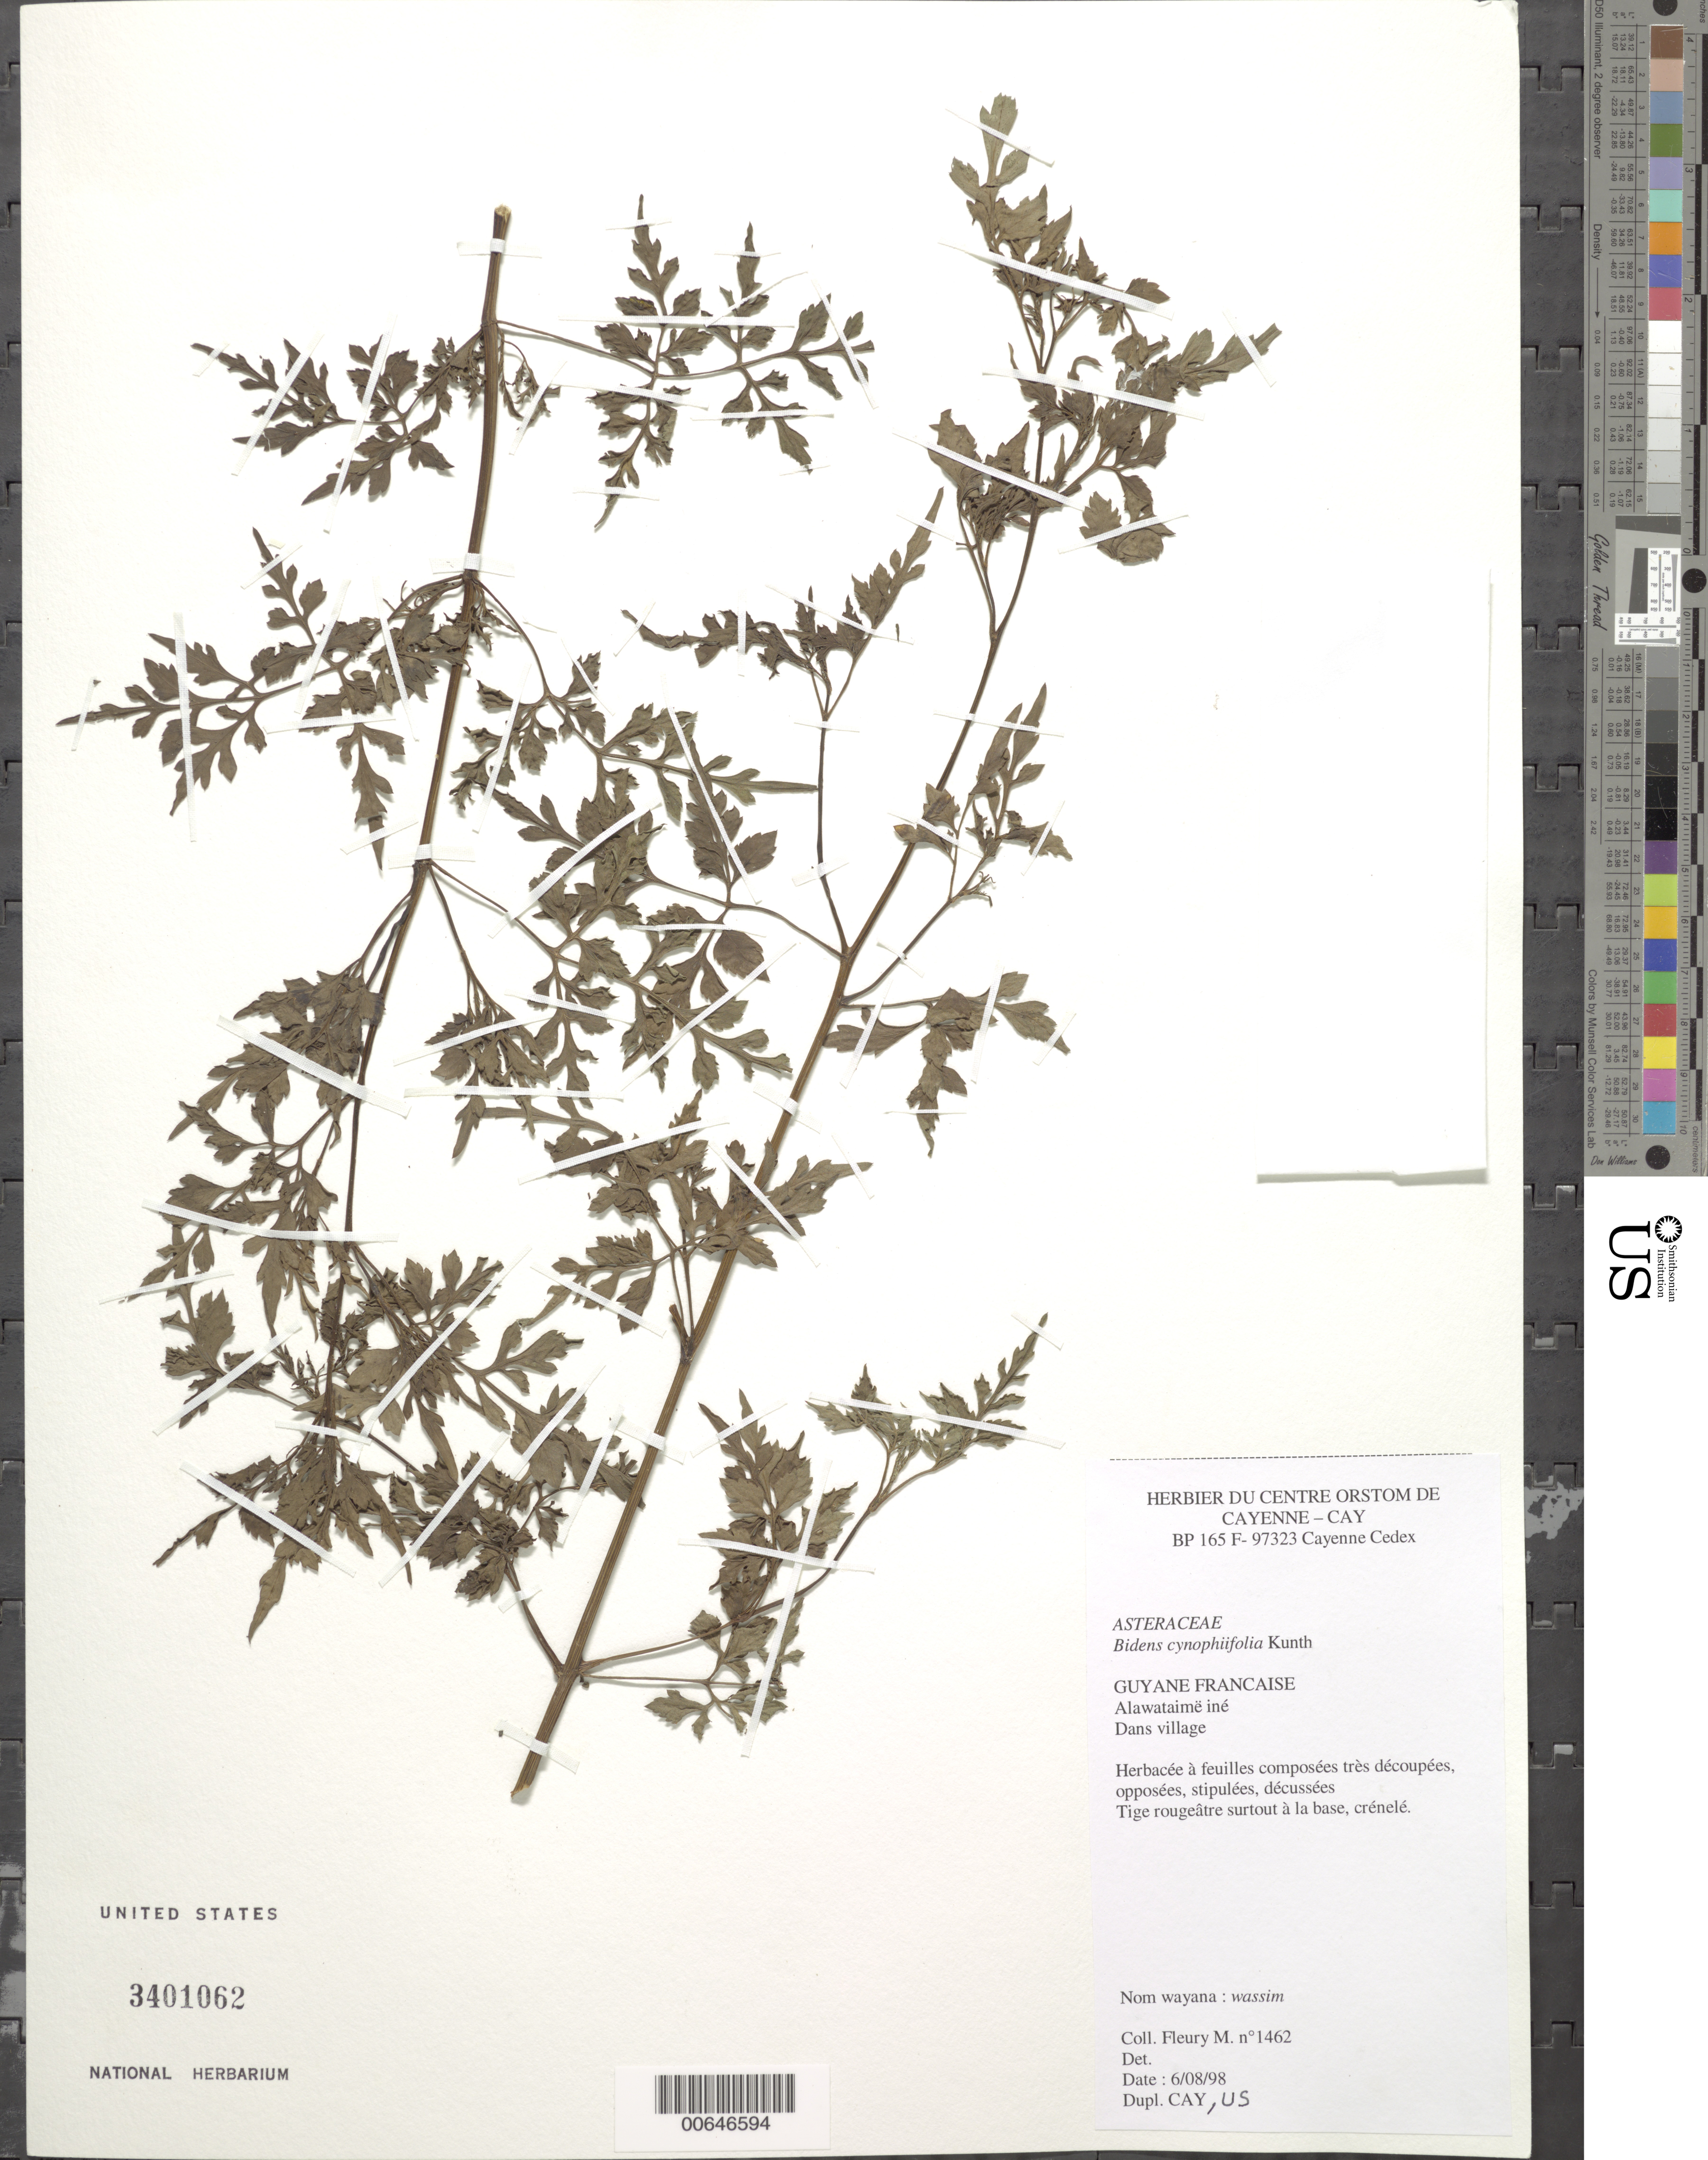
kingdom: Plantae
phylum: Tracheophyta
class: Magnoliopsida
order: Asterales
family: Asteraceae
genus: Bidens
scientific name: Bidens cynapiifolia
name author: Kunth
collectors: M. Fleury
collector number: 1462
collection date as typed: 6-Aug-98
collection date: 1998-08-06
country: French Guiana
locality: Alawatataimë iné, Maripasoula, Bassin du Maroni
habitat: In village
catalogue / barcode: US 3401062